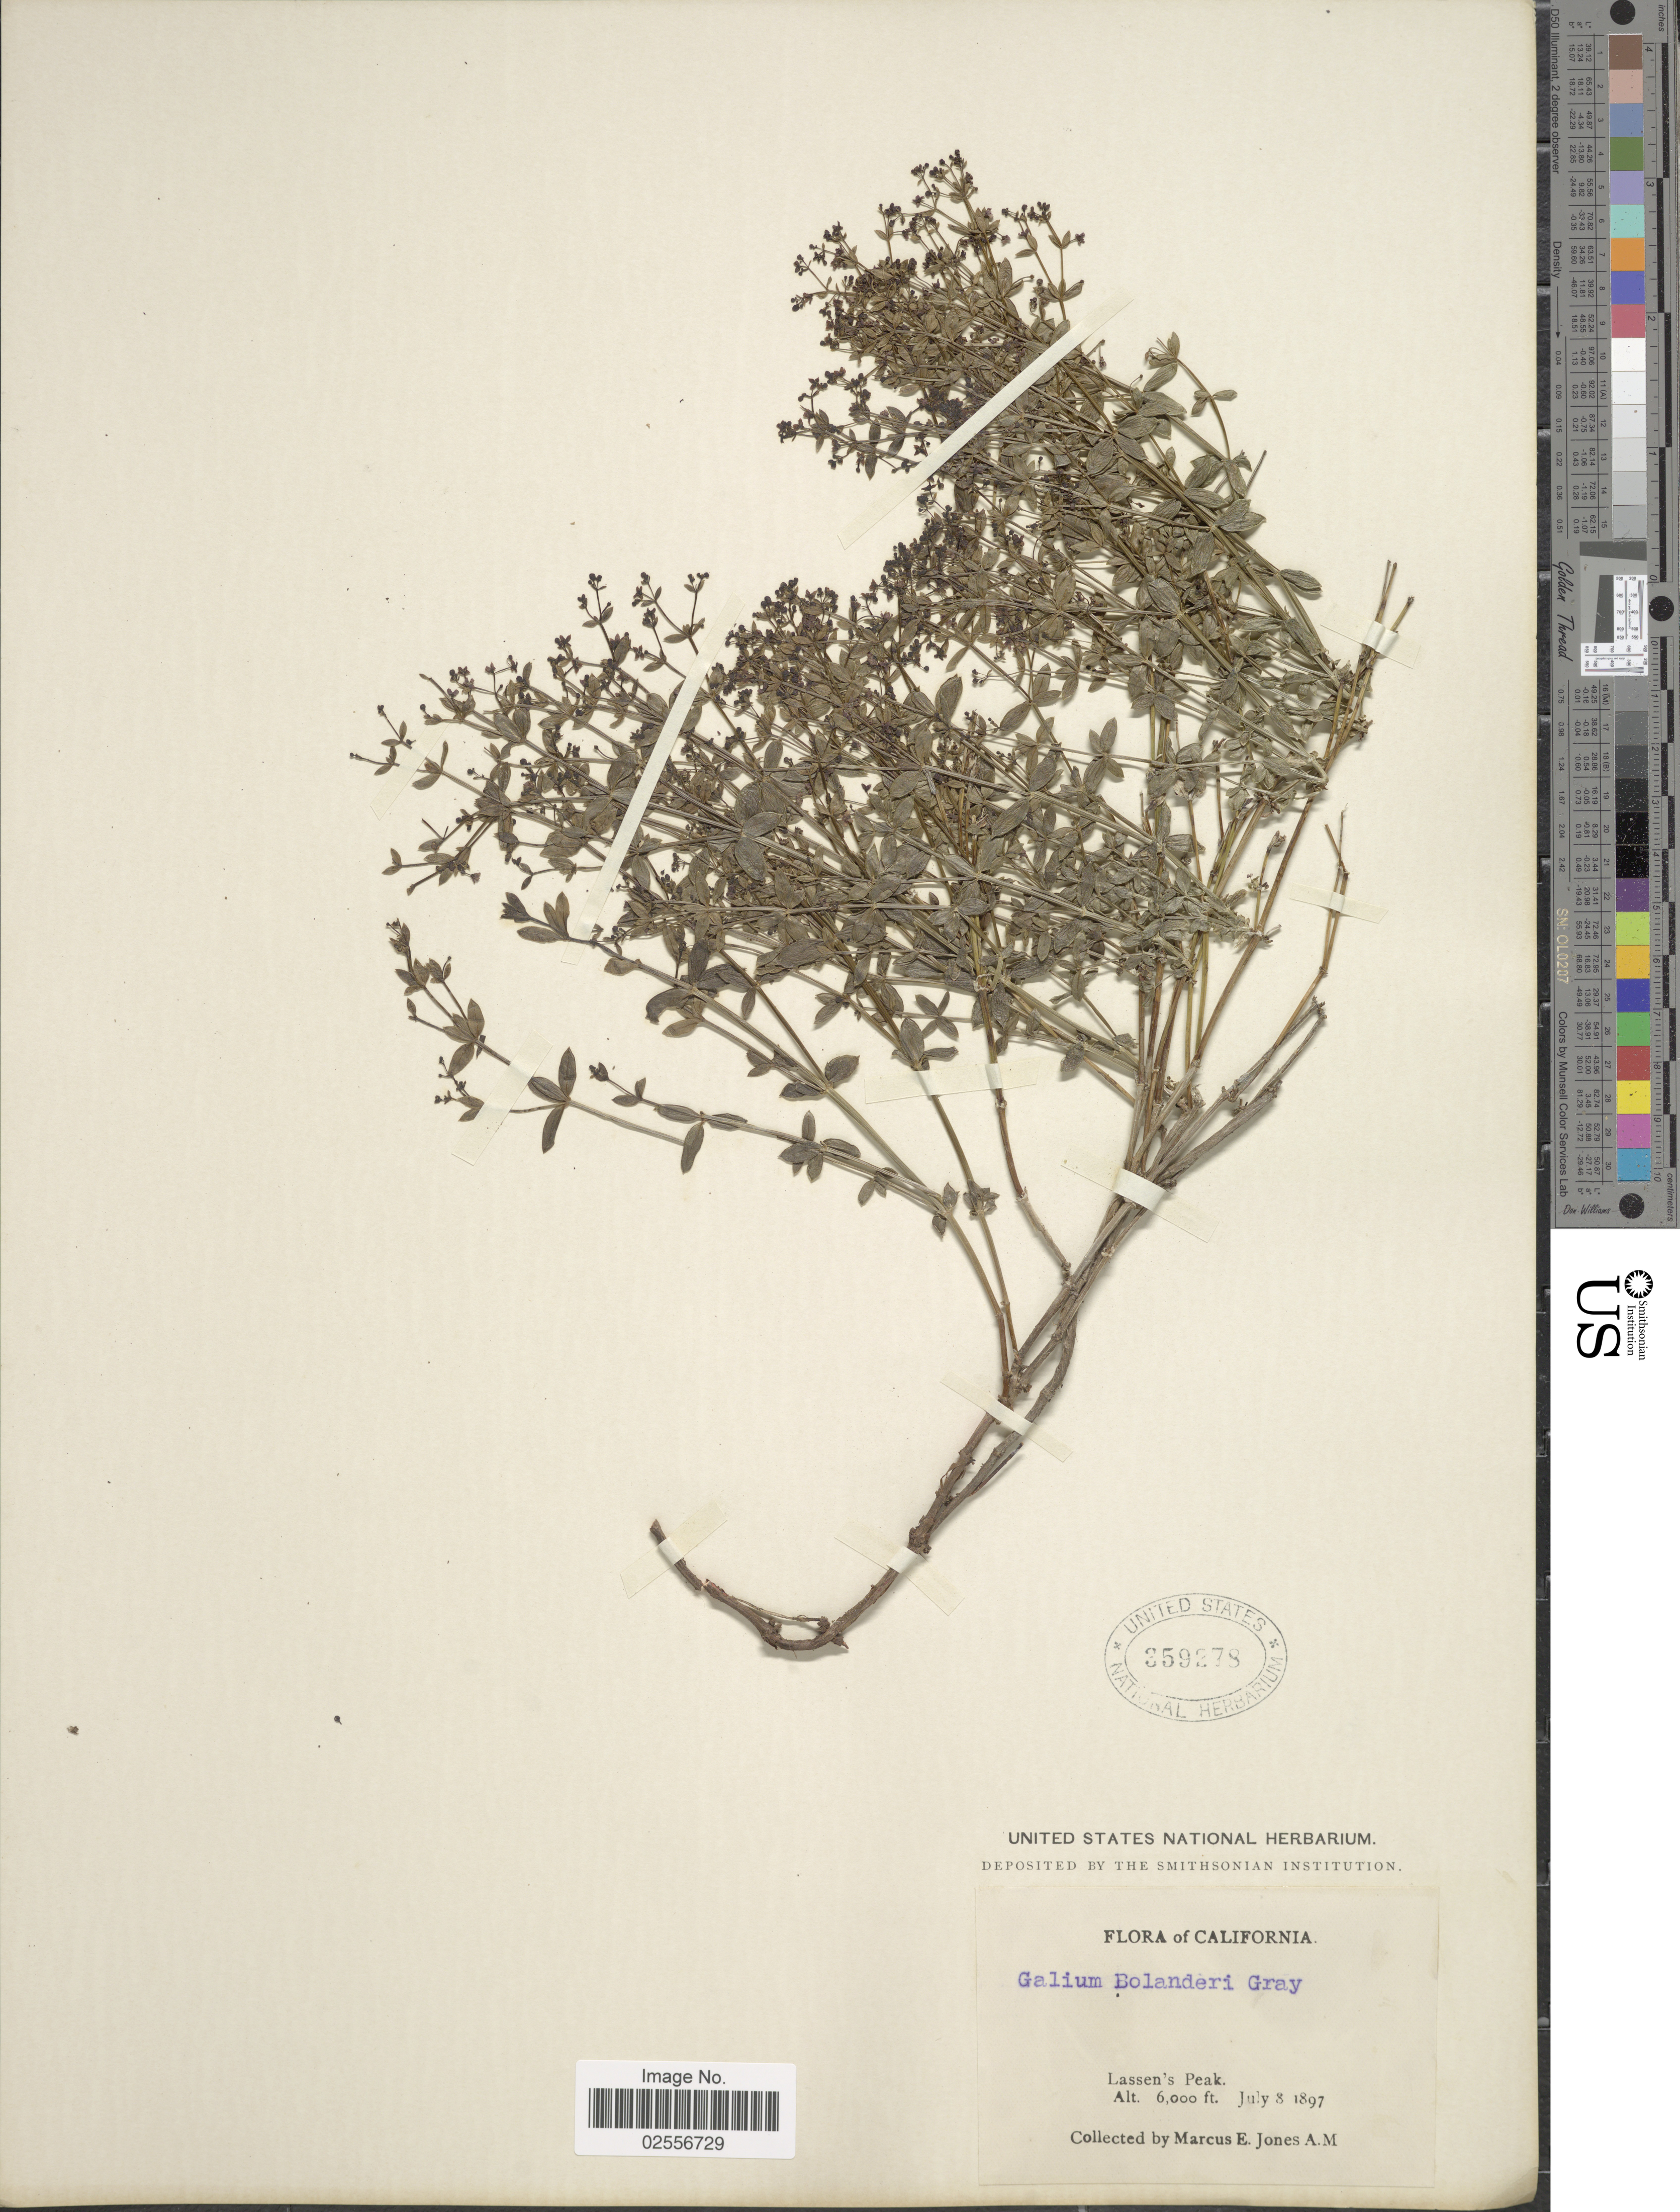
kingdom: Plantae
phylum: Tracheophyta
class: Magnoliopsida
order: Gentianales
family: Rubiaceae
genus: Galium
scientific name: Galium bolanderi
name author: A. Gray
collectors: M. E. Jones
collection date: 1897-07-08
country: United States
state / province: California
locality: Lassen's Peak.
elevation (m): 1829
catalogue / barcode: US 359278